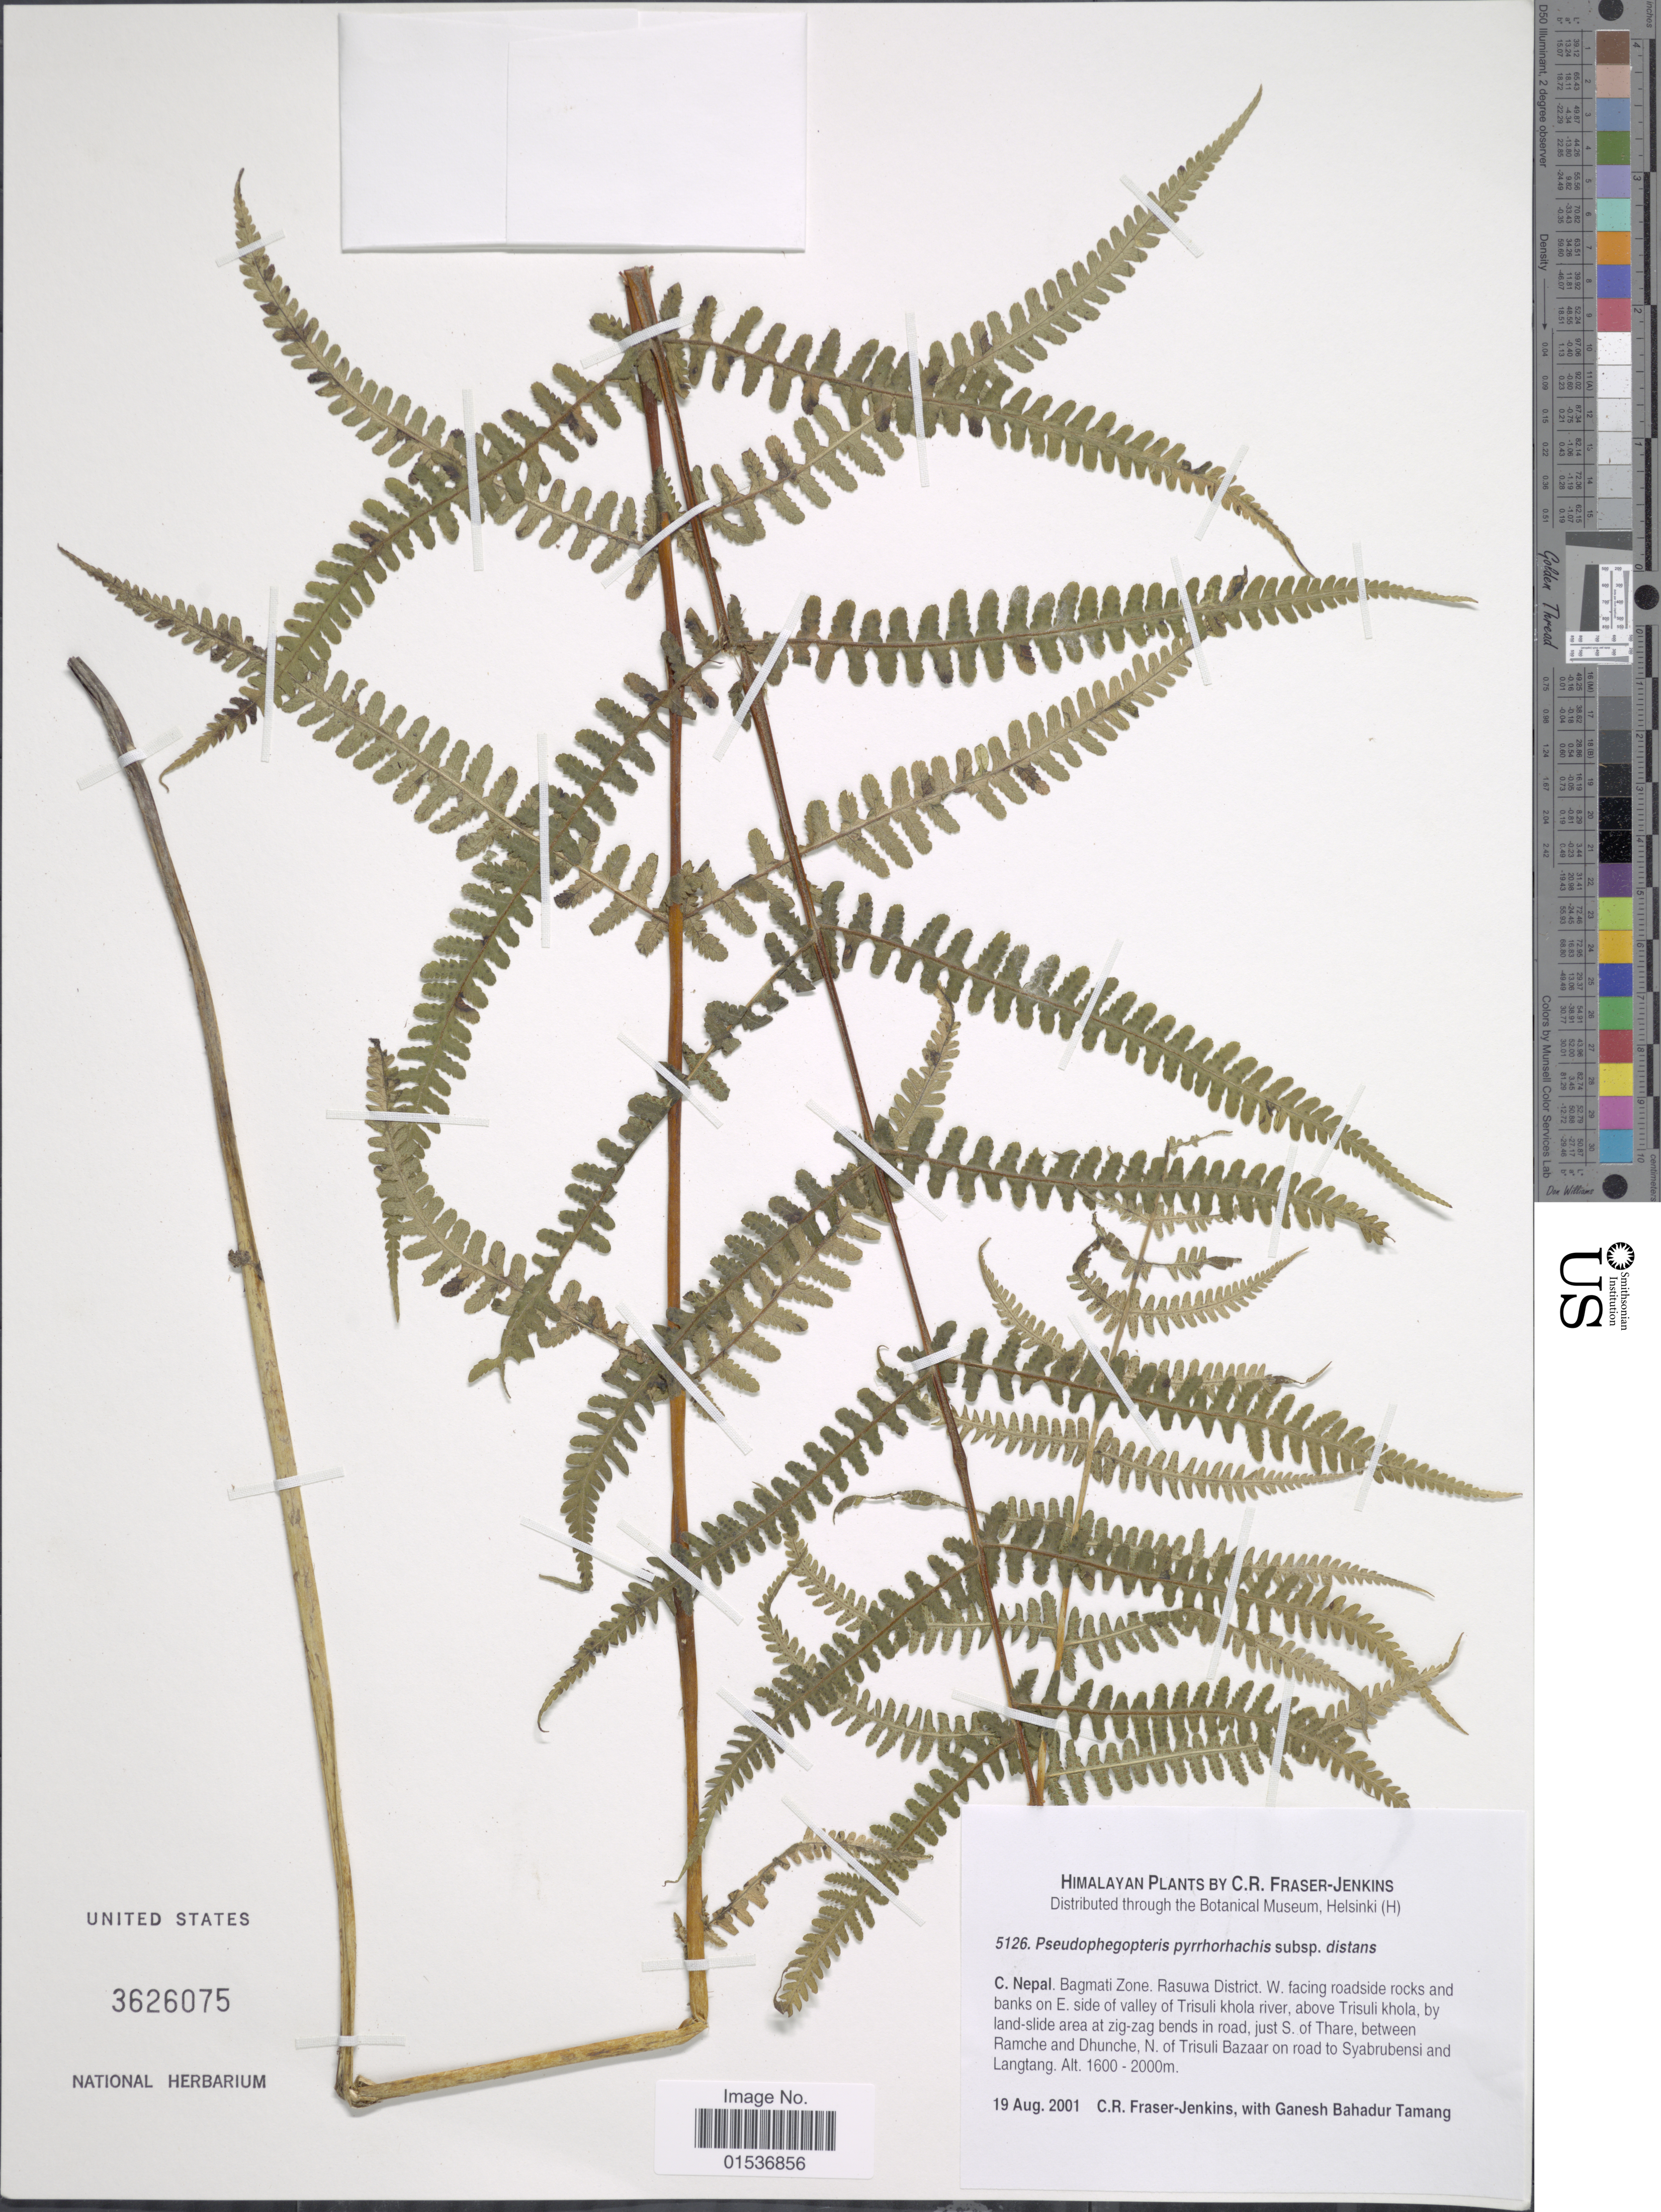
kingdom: Plantae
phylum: Tracheophyta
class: Polypodiopsida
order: Polypodiales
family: Thelypteridaceae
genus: Pseudophegopteris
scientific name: Pseudophegopteris pyrrhorachis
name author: (Kunze) Ching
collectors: C. R. Fraser-Jenkins & G. Tamang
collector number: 5126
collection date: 2001-08-19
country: Nepal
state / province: Bagmati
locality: Himalayan. C. Nepal Bagmati Zone. Rasuwa District, W. facing roadside rocks and banks on E. side of valley of Trisuli khola river, above Trisuli khola, by land-slide area at zig-zag bends in road, just S. of Thare, between Ramche and Dhunche, N. of Trisuli Bazaar on road to Sybrubensi and Langtang.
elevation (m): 1600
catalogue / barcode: US 3626075